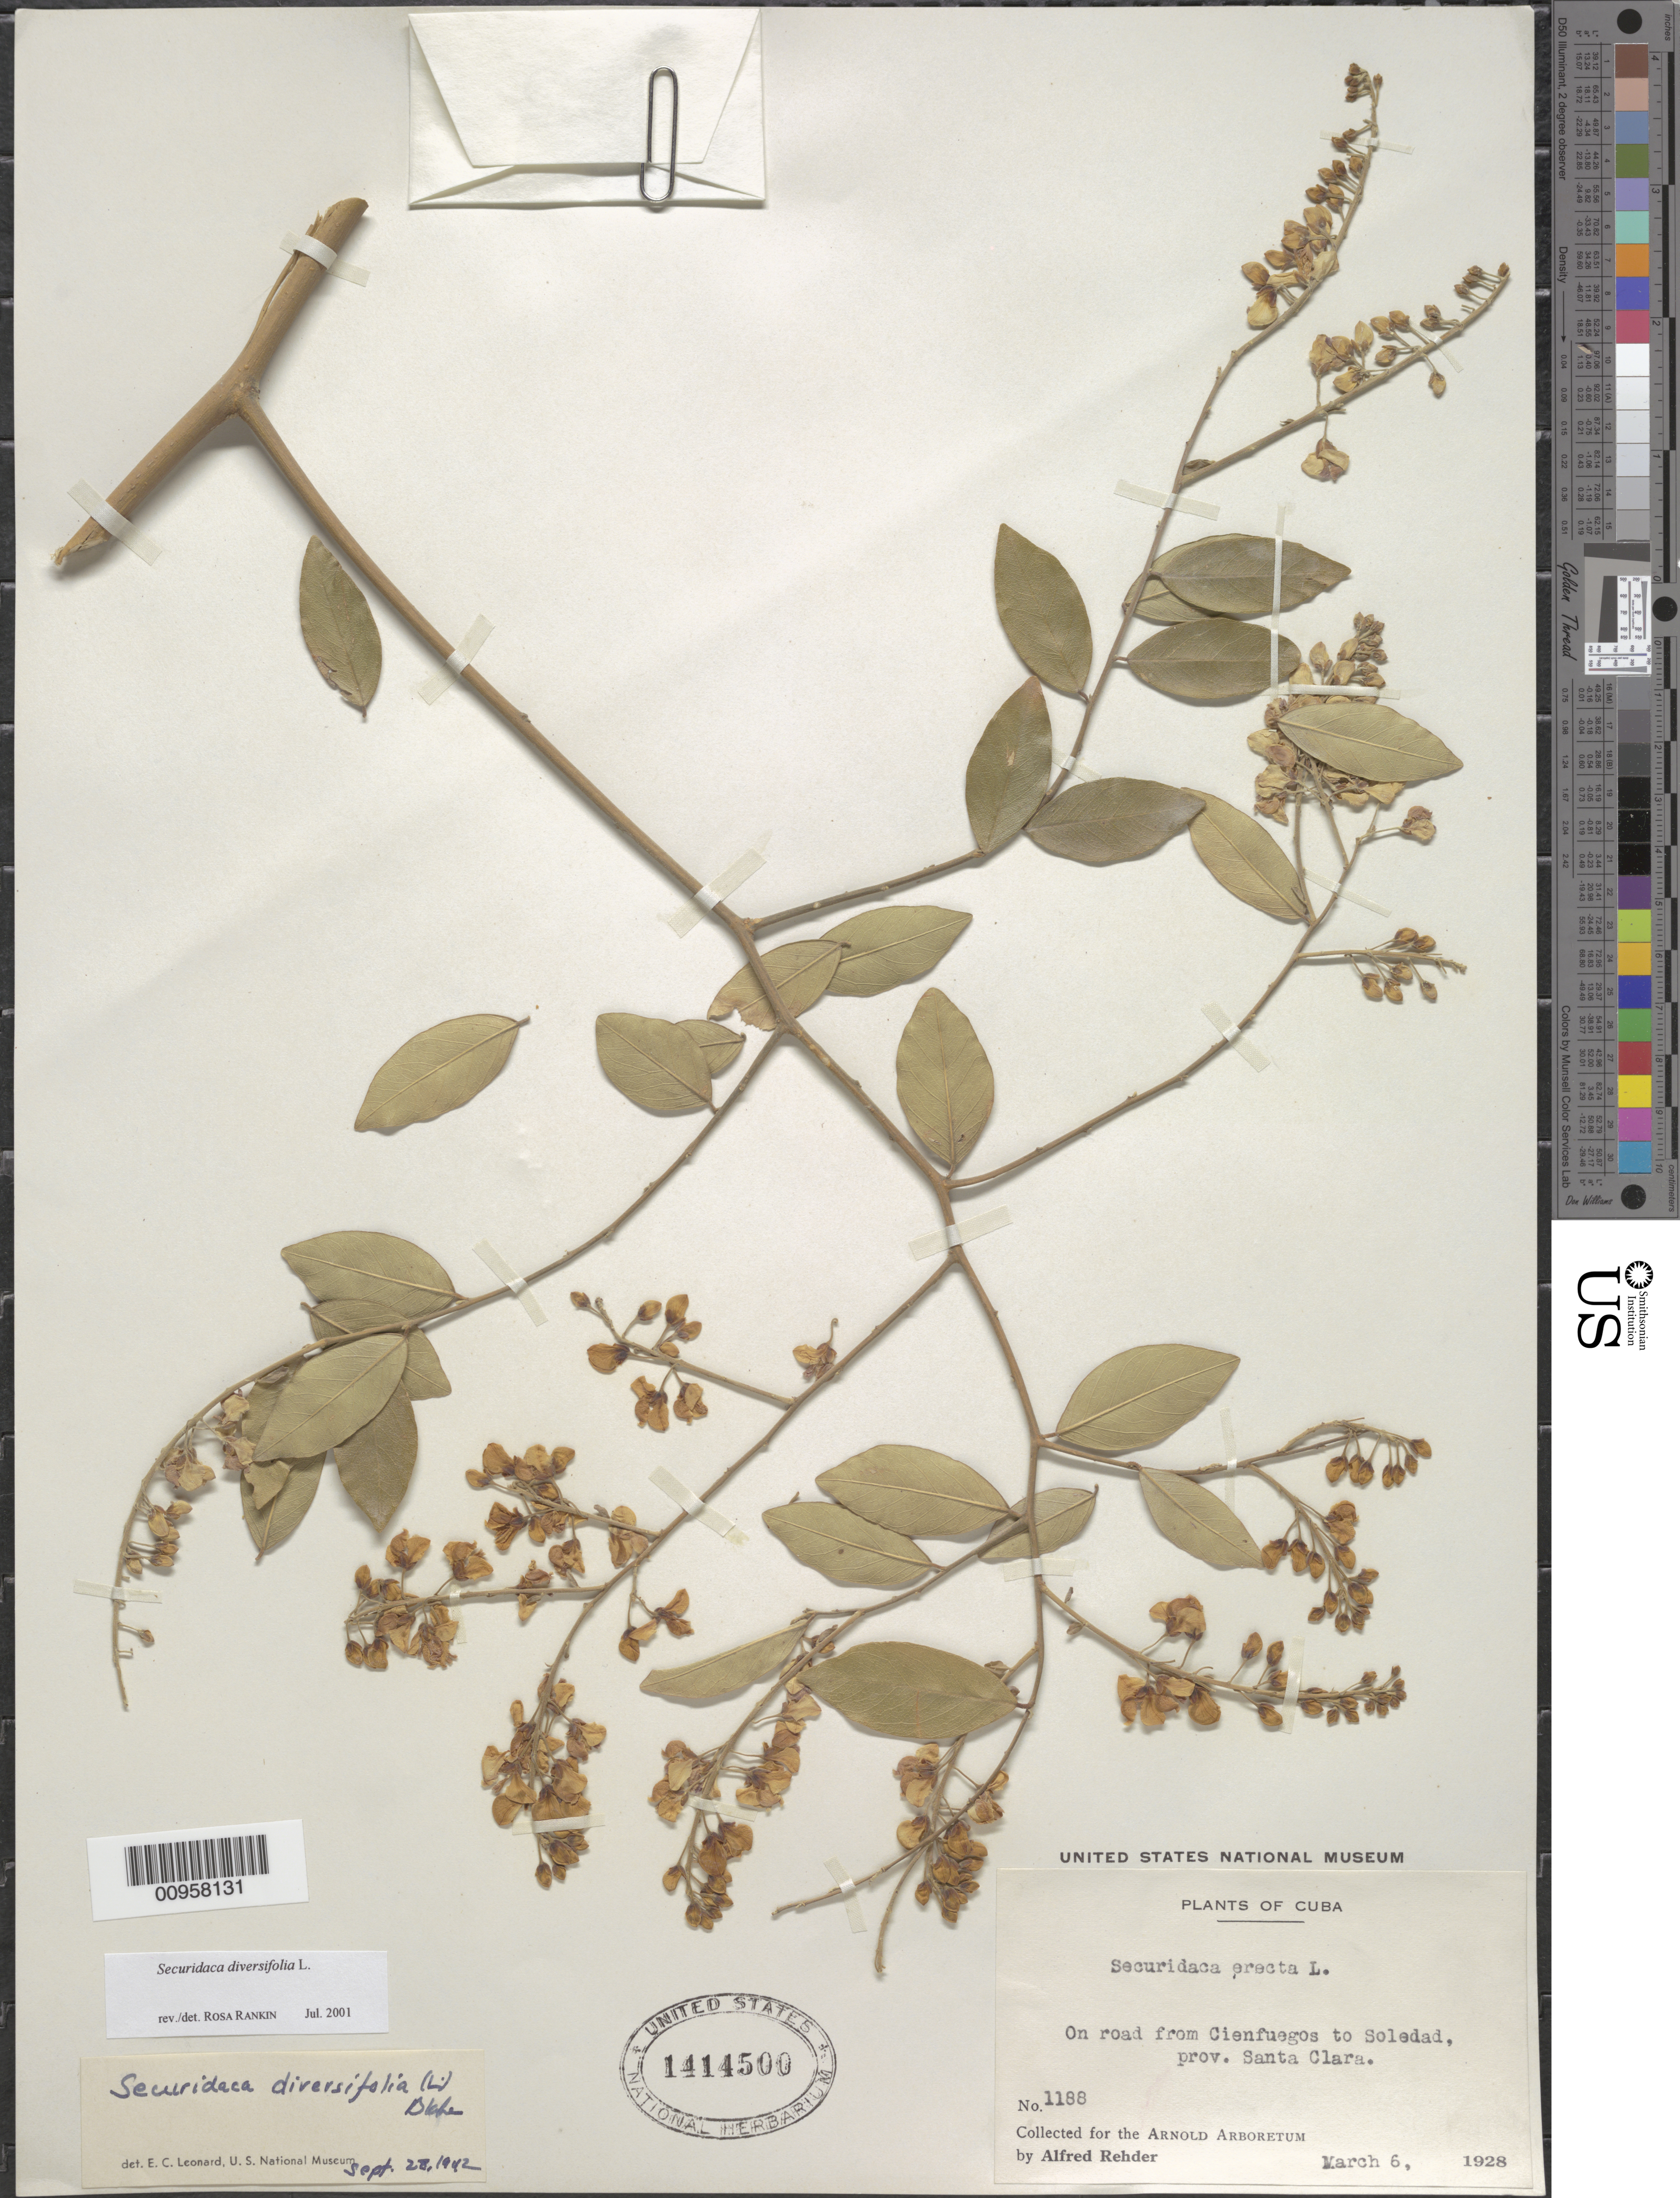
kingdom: Plantae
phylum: Tracheophyta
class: Magnoliopsida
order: Fabales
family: Polygalaceae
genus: Securidaca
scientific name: Securidaca diversifolia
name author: (L.) S.F. Blake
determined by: Rankin Rodriguez, Rosa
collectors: A. Rehder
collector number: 1188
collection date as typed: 06 Mar 1928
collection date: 1928-03-06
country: Cuba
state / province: Cienfuegos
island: Cuba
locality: Road from Cienfuegos to Soledad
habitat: On road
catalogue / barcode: US 1414500